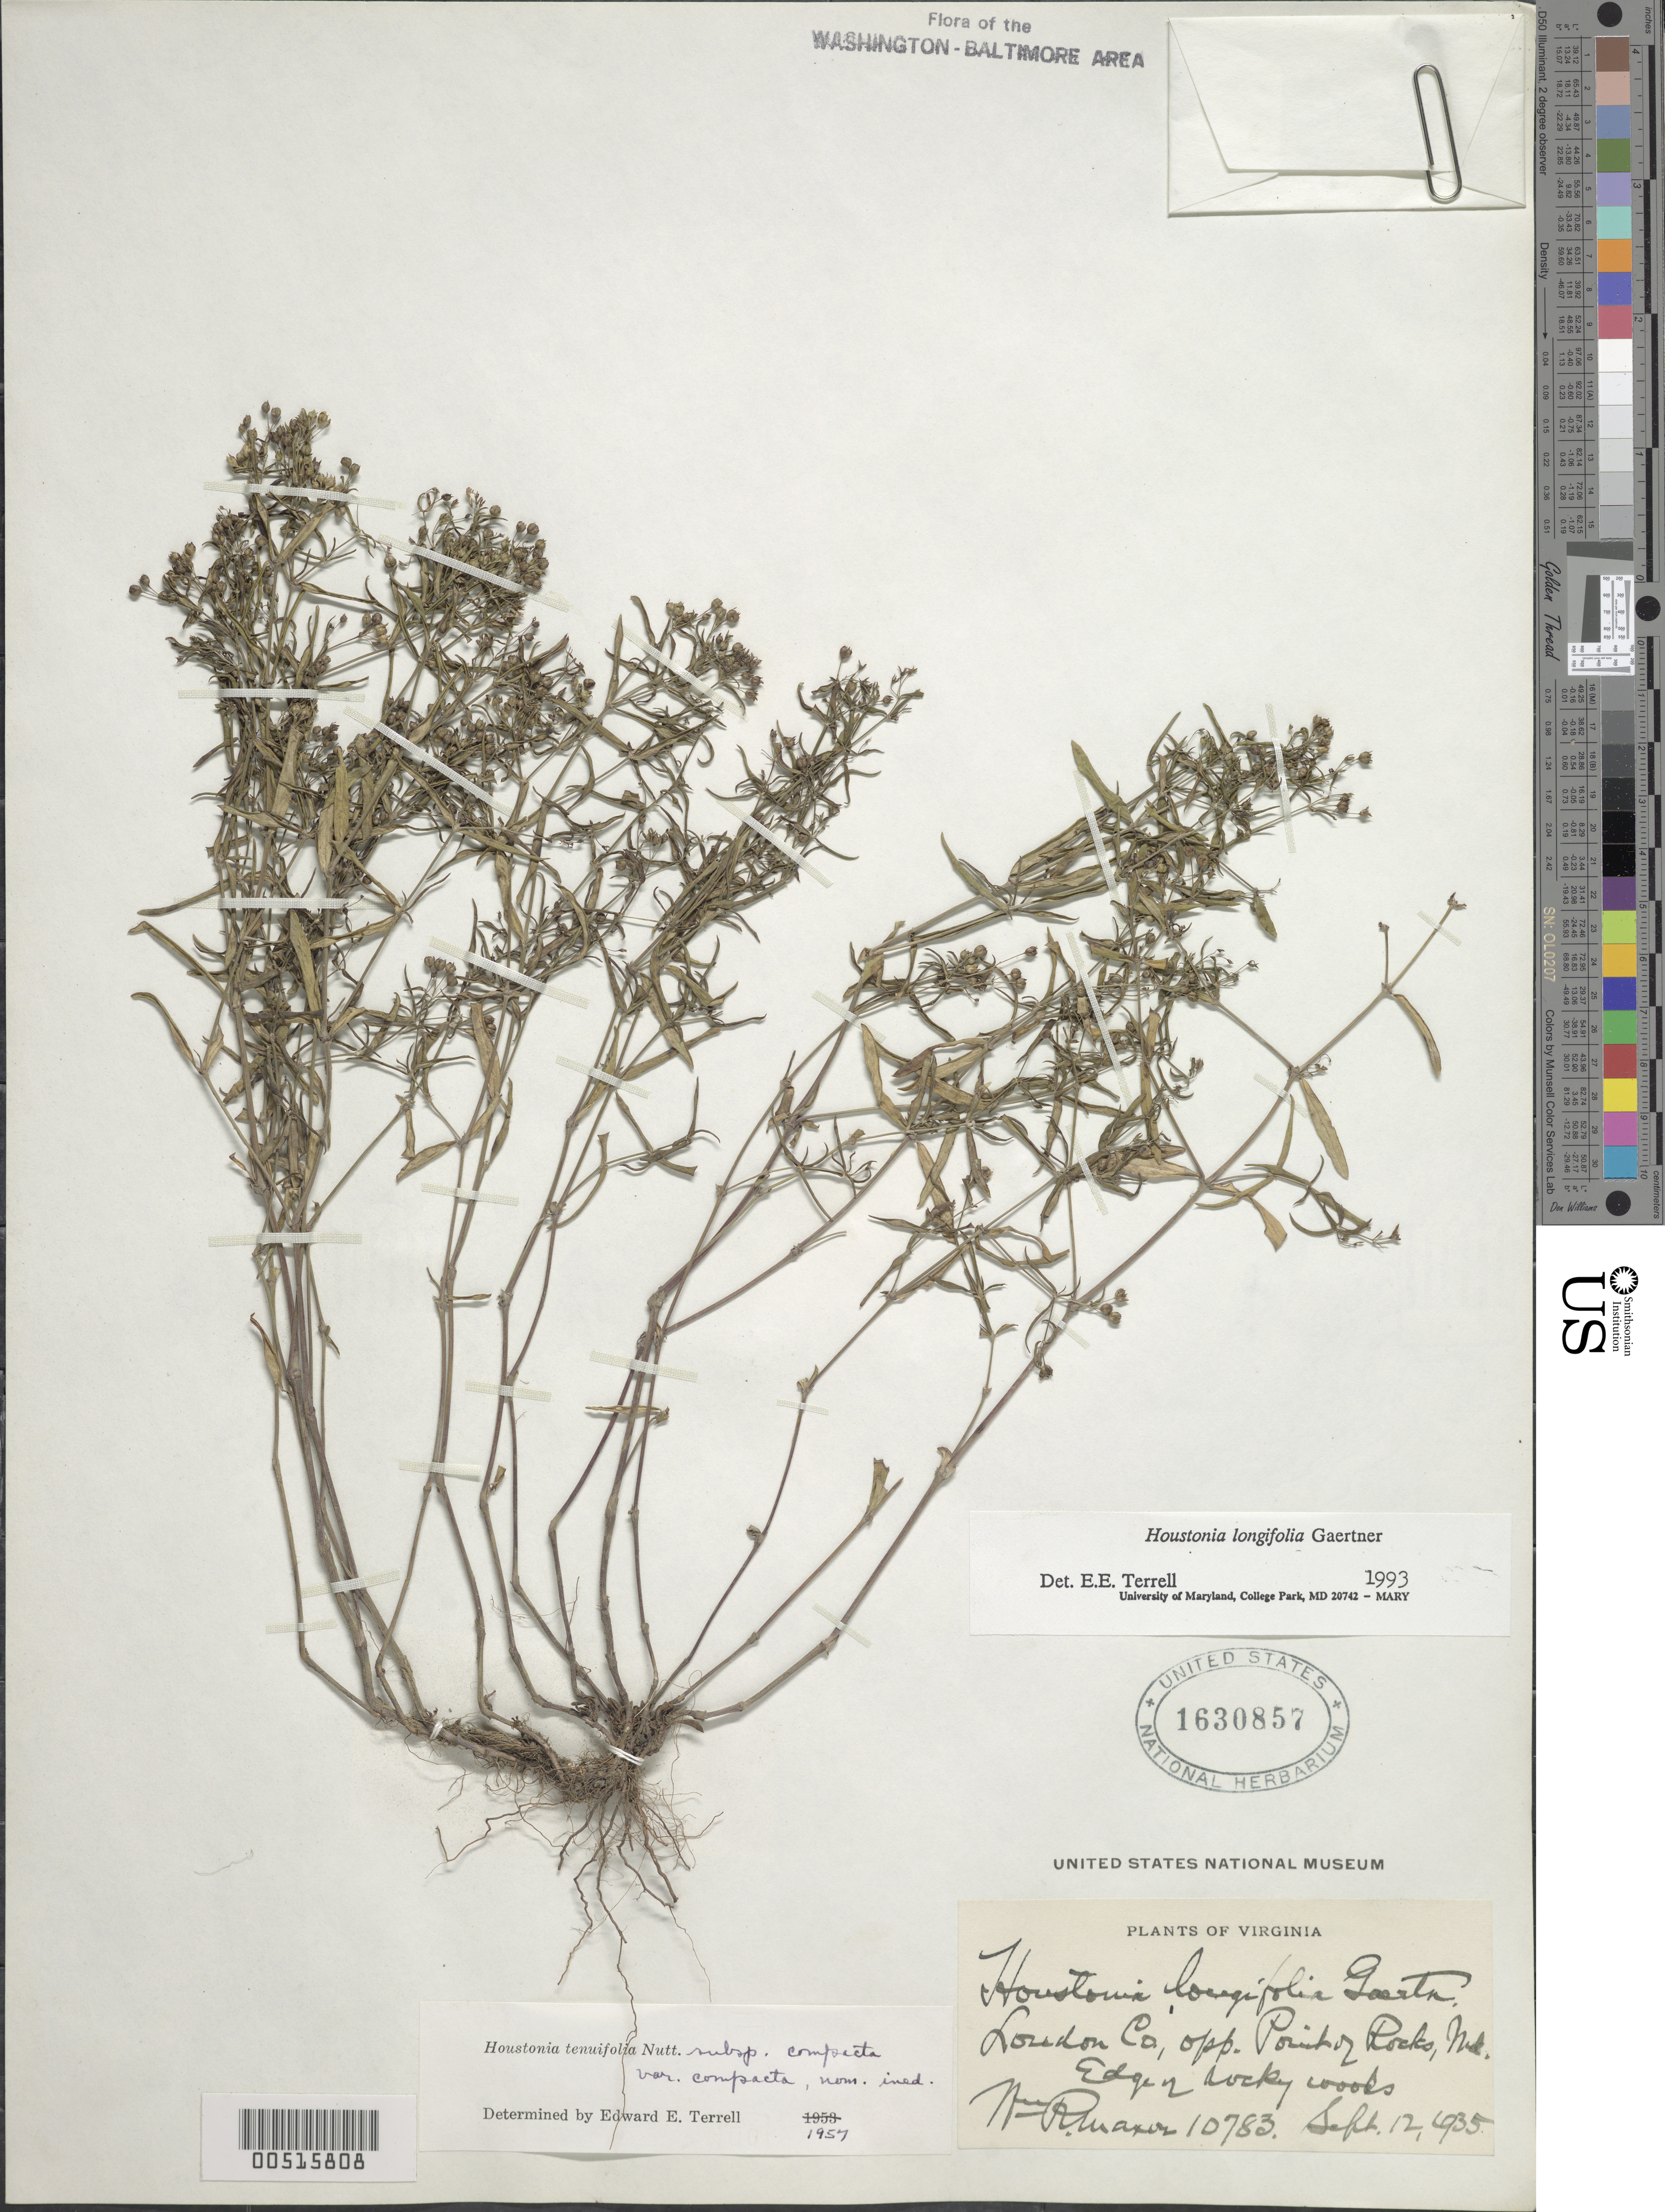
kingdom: Plantae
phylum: Tracheophyta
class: Magnoliopsida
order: Gentianales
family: Rubiaceae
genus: Houstonia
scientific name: Houstonia longifolia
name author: Gaertn.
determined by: Terrell, E. E.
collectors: W. R. Maxon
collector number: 10783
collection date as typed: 12 Sep 1935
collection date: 1935-09-12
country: United States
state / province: Virginia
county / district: Frederick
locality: Point of Rocks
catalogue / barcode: US 1630857